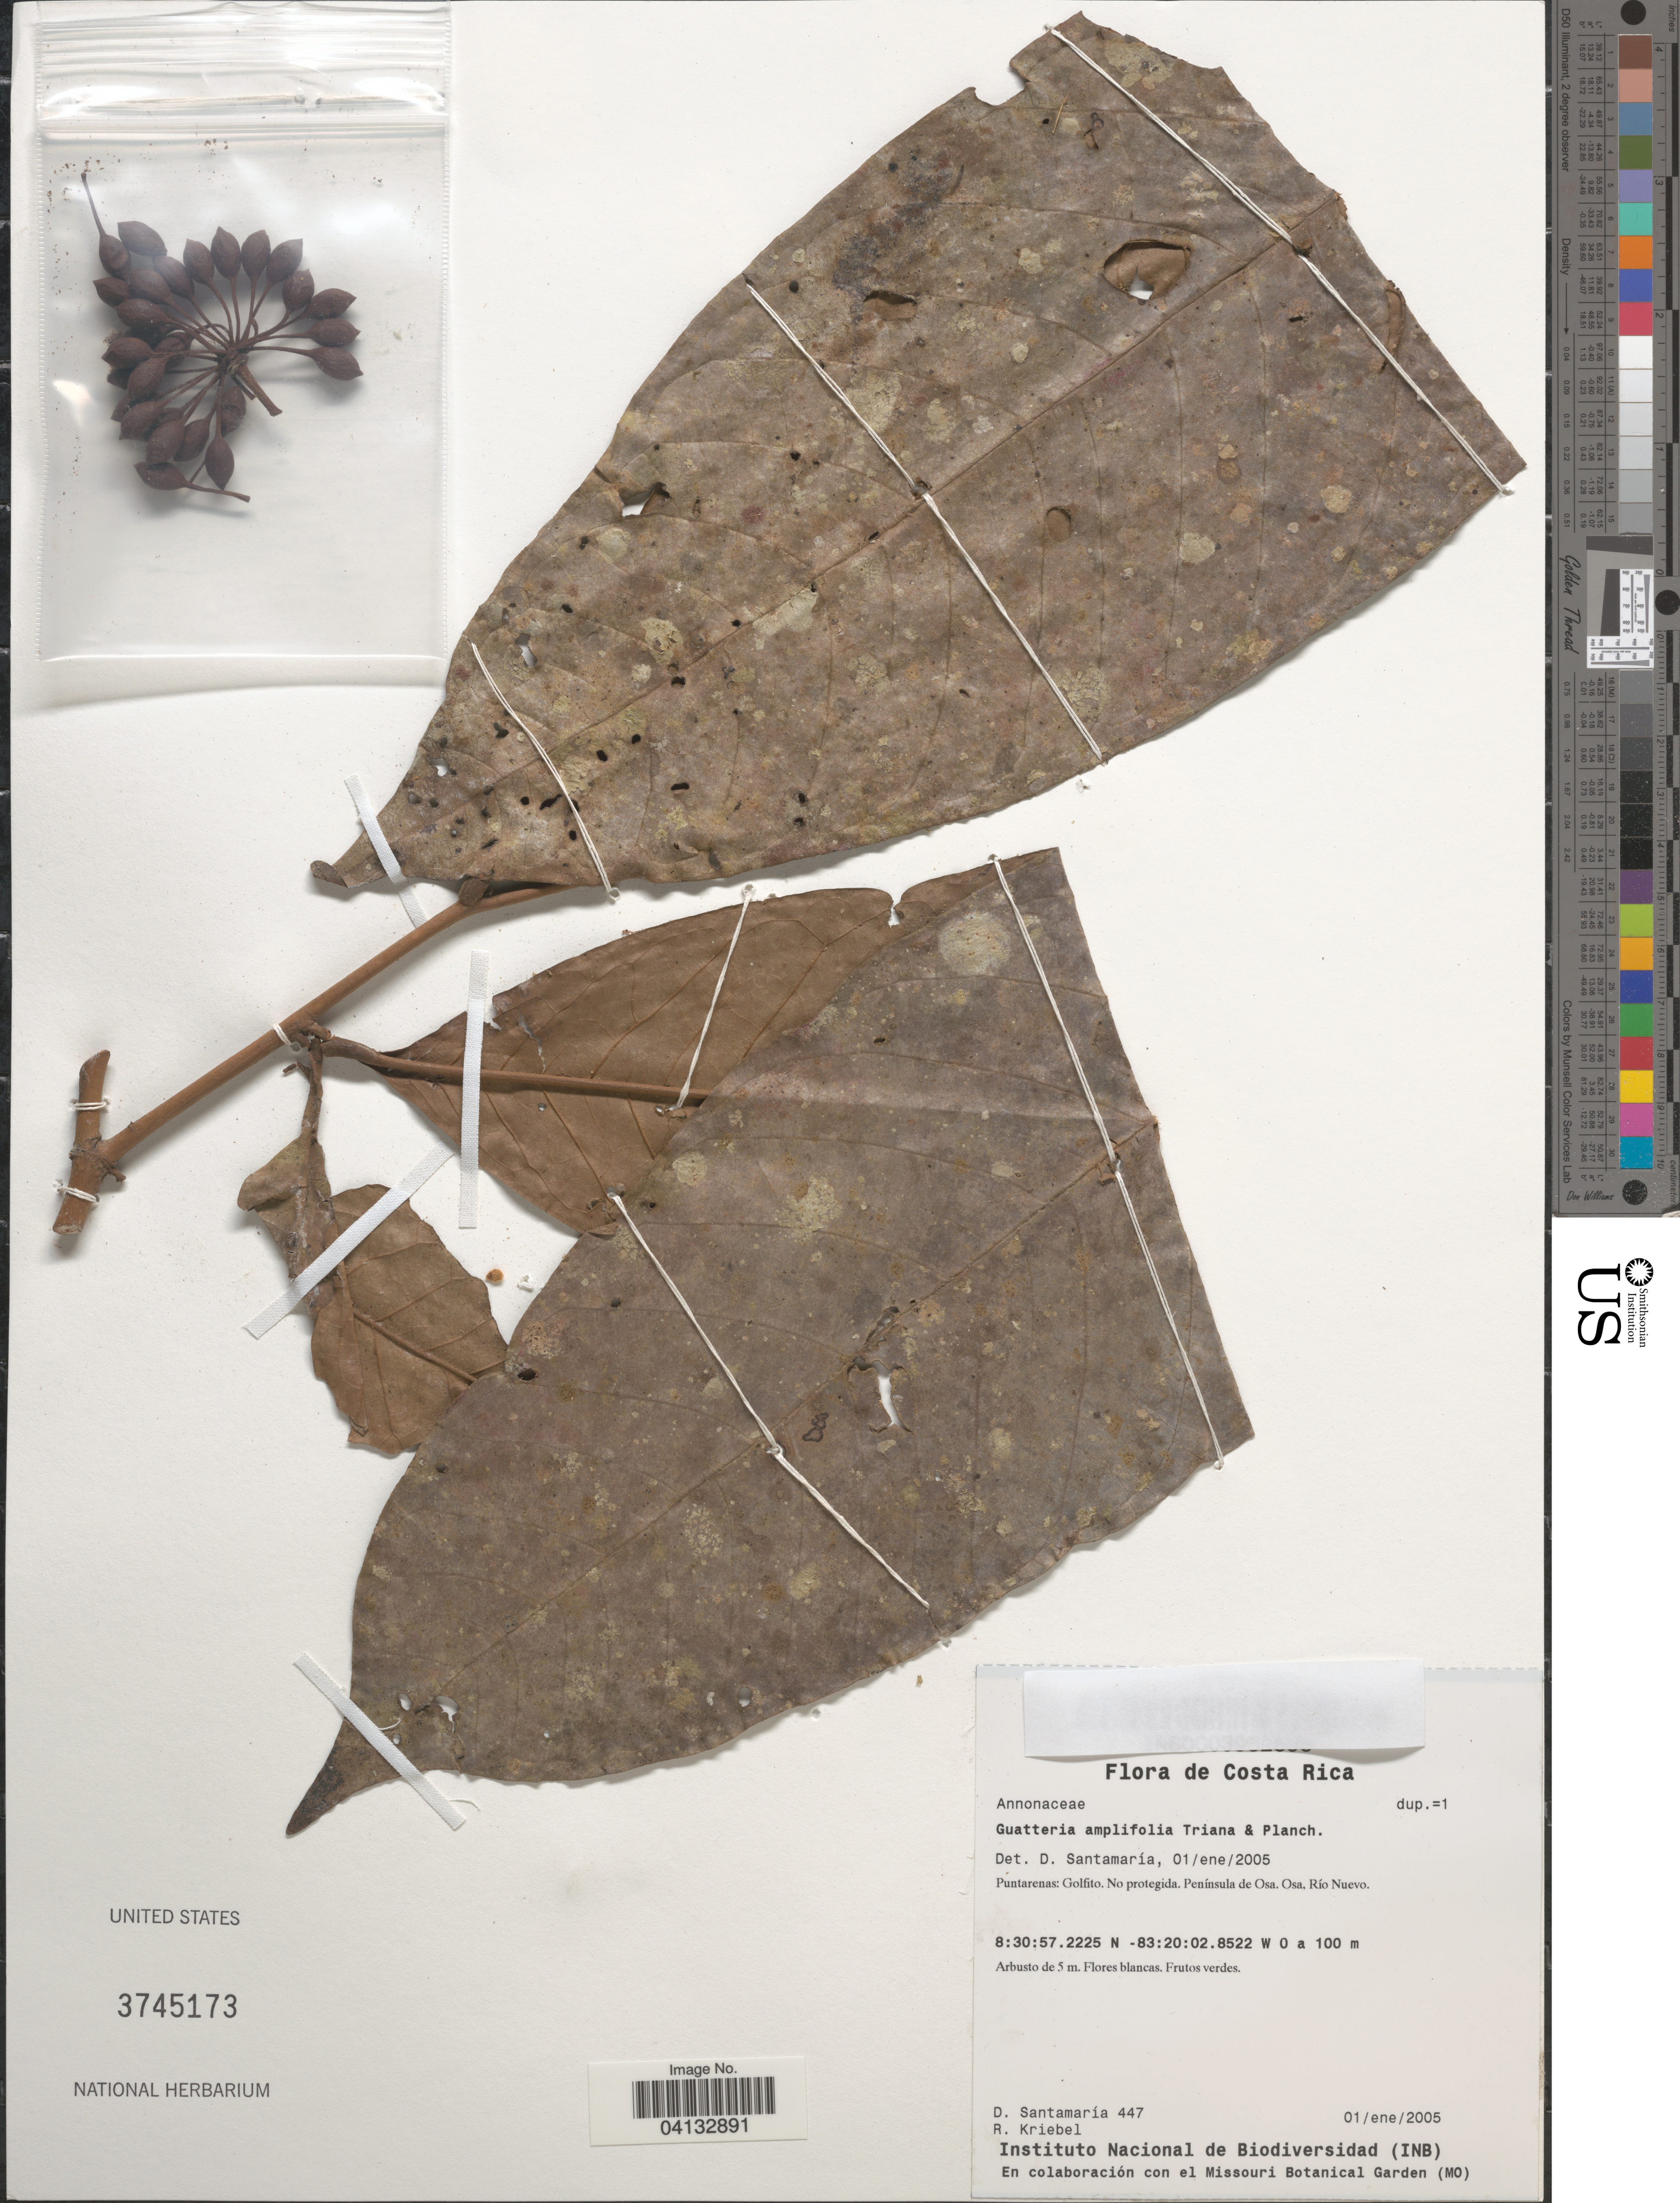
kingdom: Plantae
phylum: Tracheophyta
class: Magnoliopsida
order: Magnoliales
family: Annonaceae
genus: Guatteria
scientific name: Guatteria amplifolia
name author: Triana & Planch.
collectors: D. Santamaria & R. Kriebel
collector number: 447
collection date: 2005-01-01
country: Costa Rica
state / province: Puntarenas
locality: Golift. No protegida. Península de Osa. Osa, Río Nuevo.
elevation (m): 0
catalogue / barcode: US 3745173